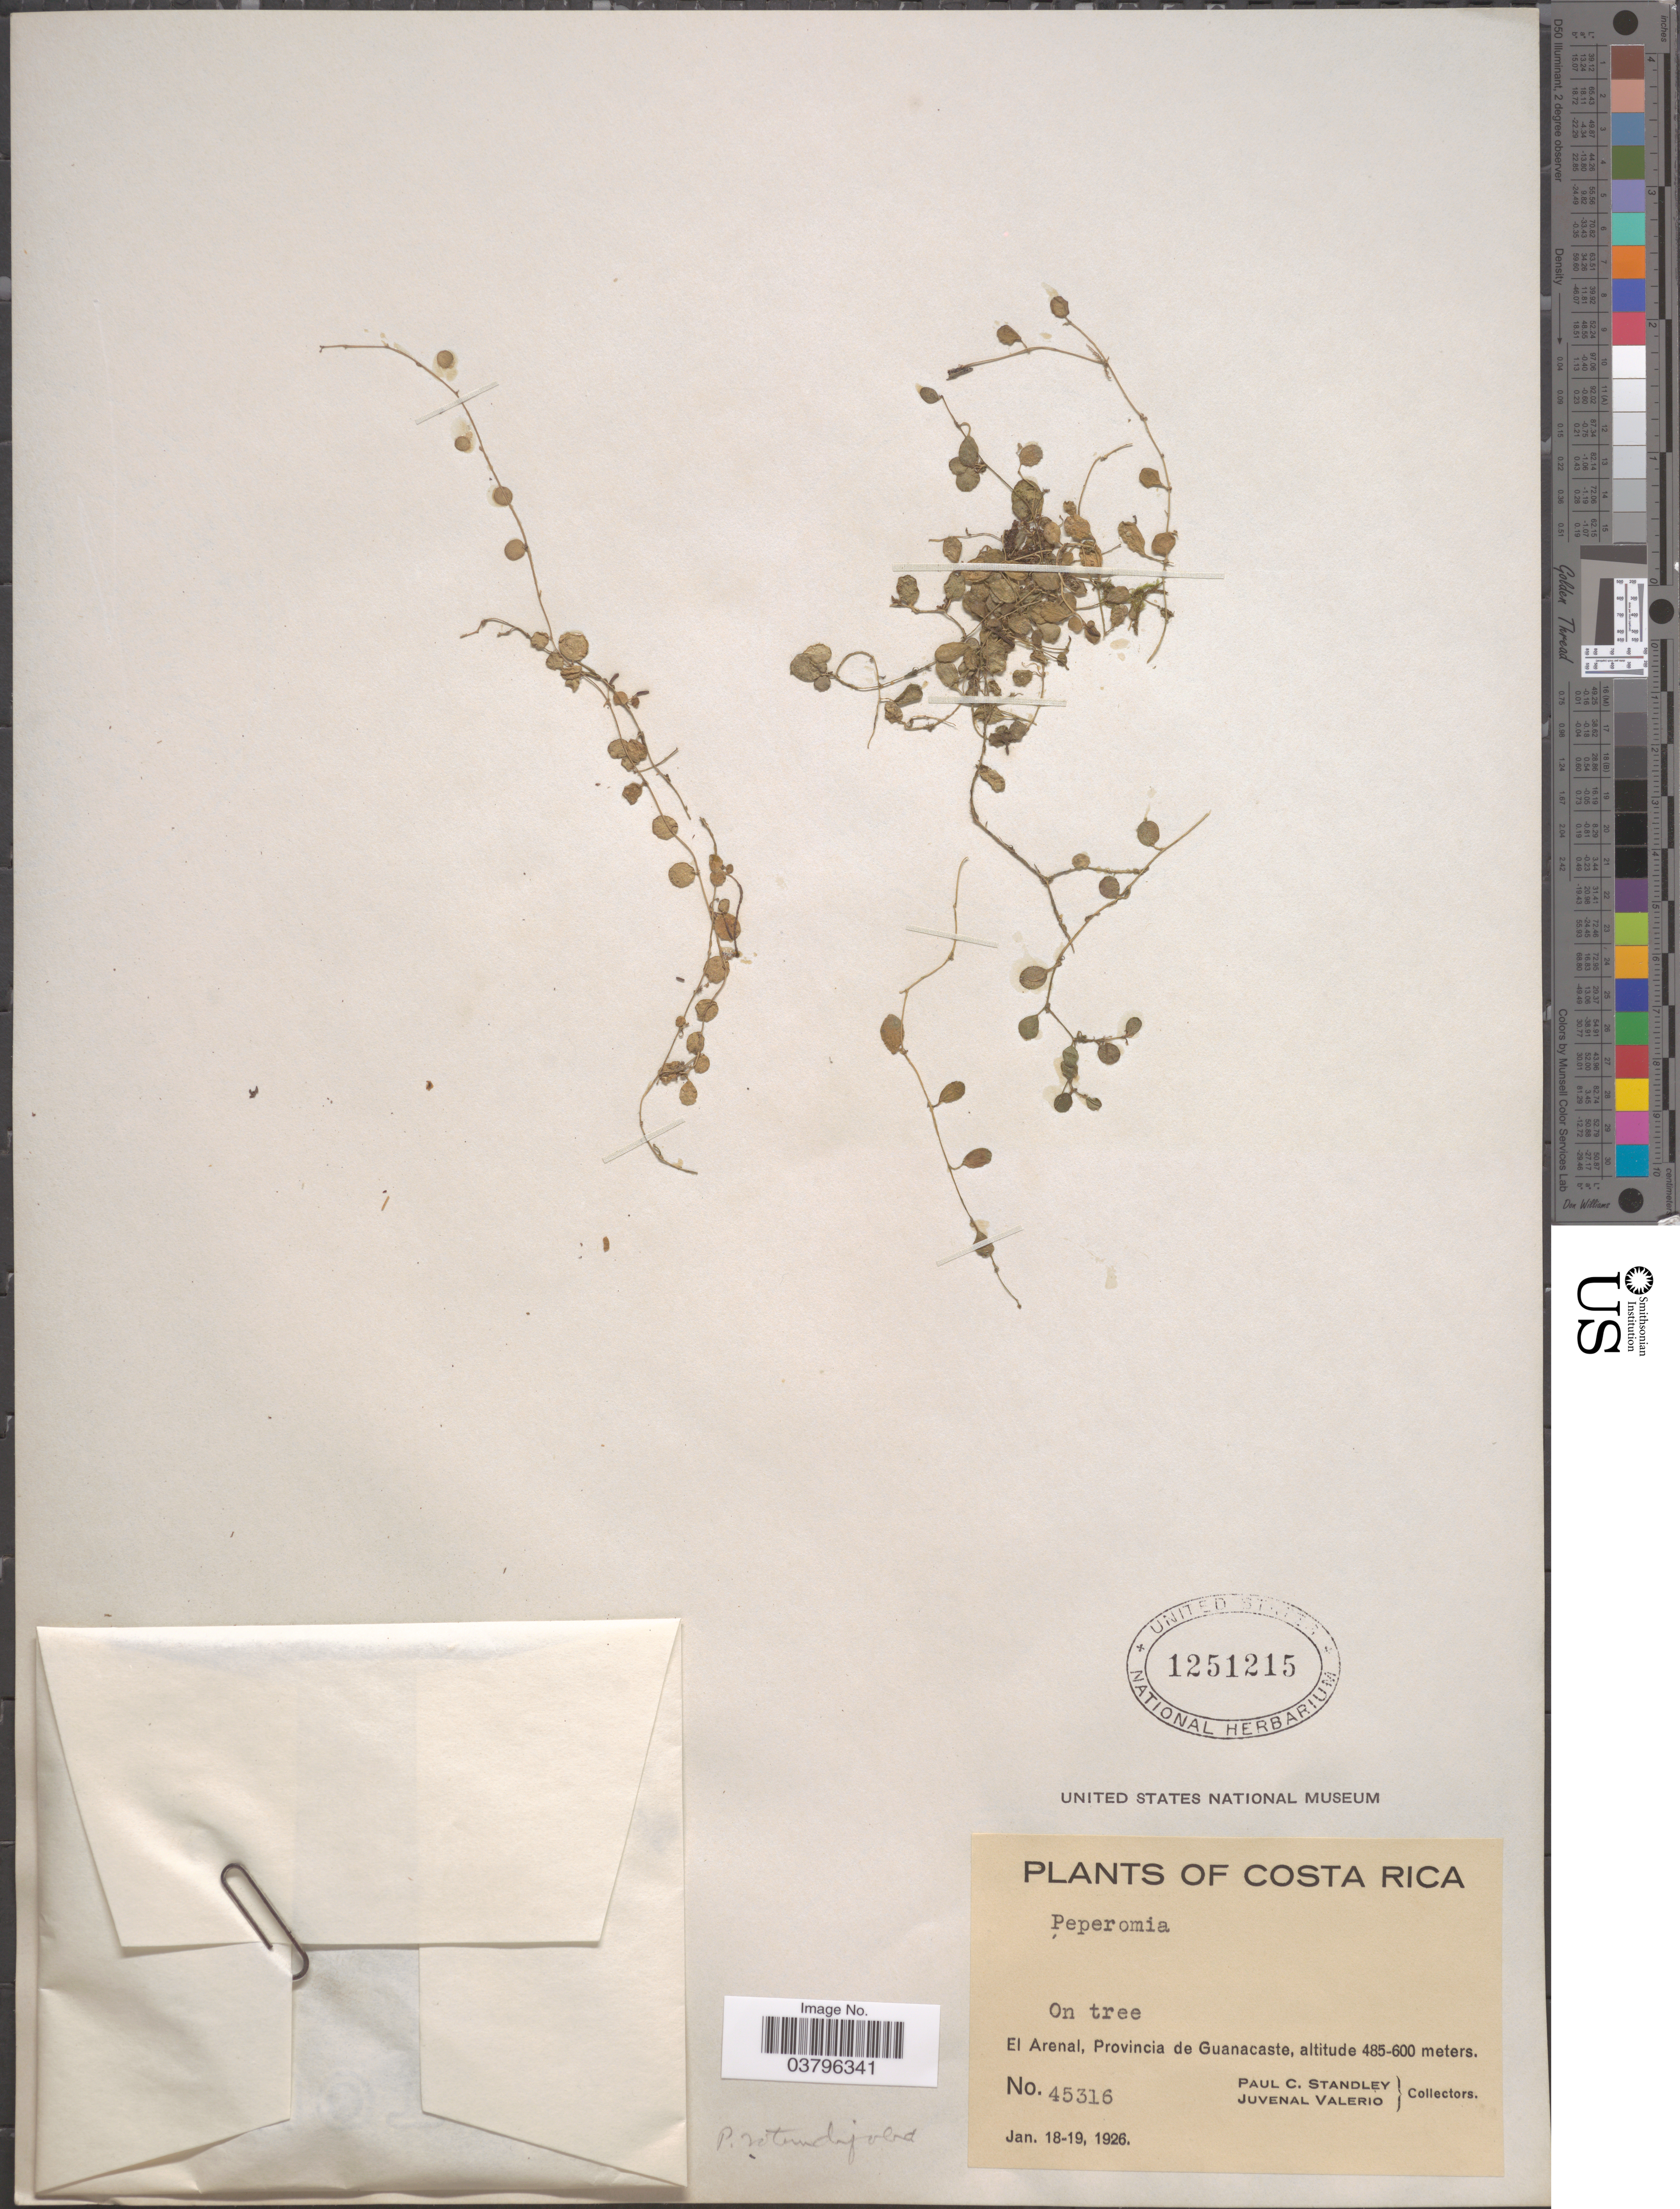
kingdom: Plantae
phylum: Tracheophyta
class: Magnoliopsida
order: Piperales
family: Piperaceae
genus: Peperomia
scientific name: Peperomia rotundifolia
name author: (L.) Kunth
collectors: P. C. Standley & J. Valerio R.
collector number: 45316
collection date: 1926-01-18/1926-01-19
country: Costa Rica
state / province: Guanacaste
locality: El Arenal.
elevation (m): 485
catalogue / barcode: US 1251215